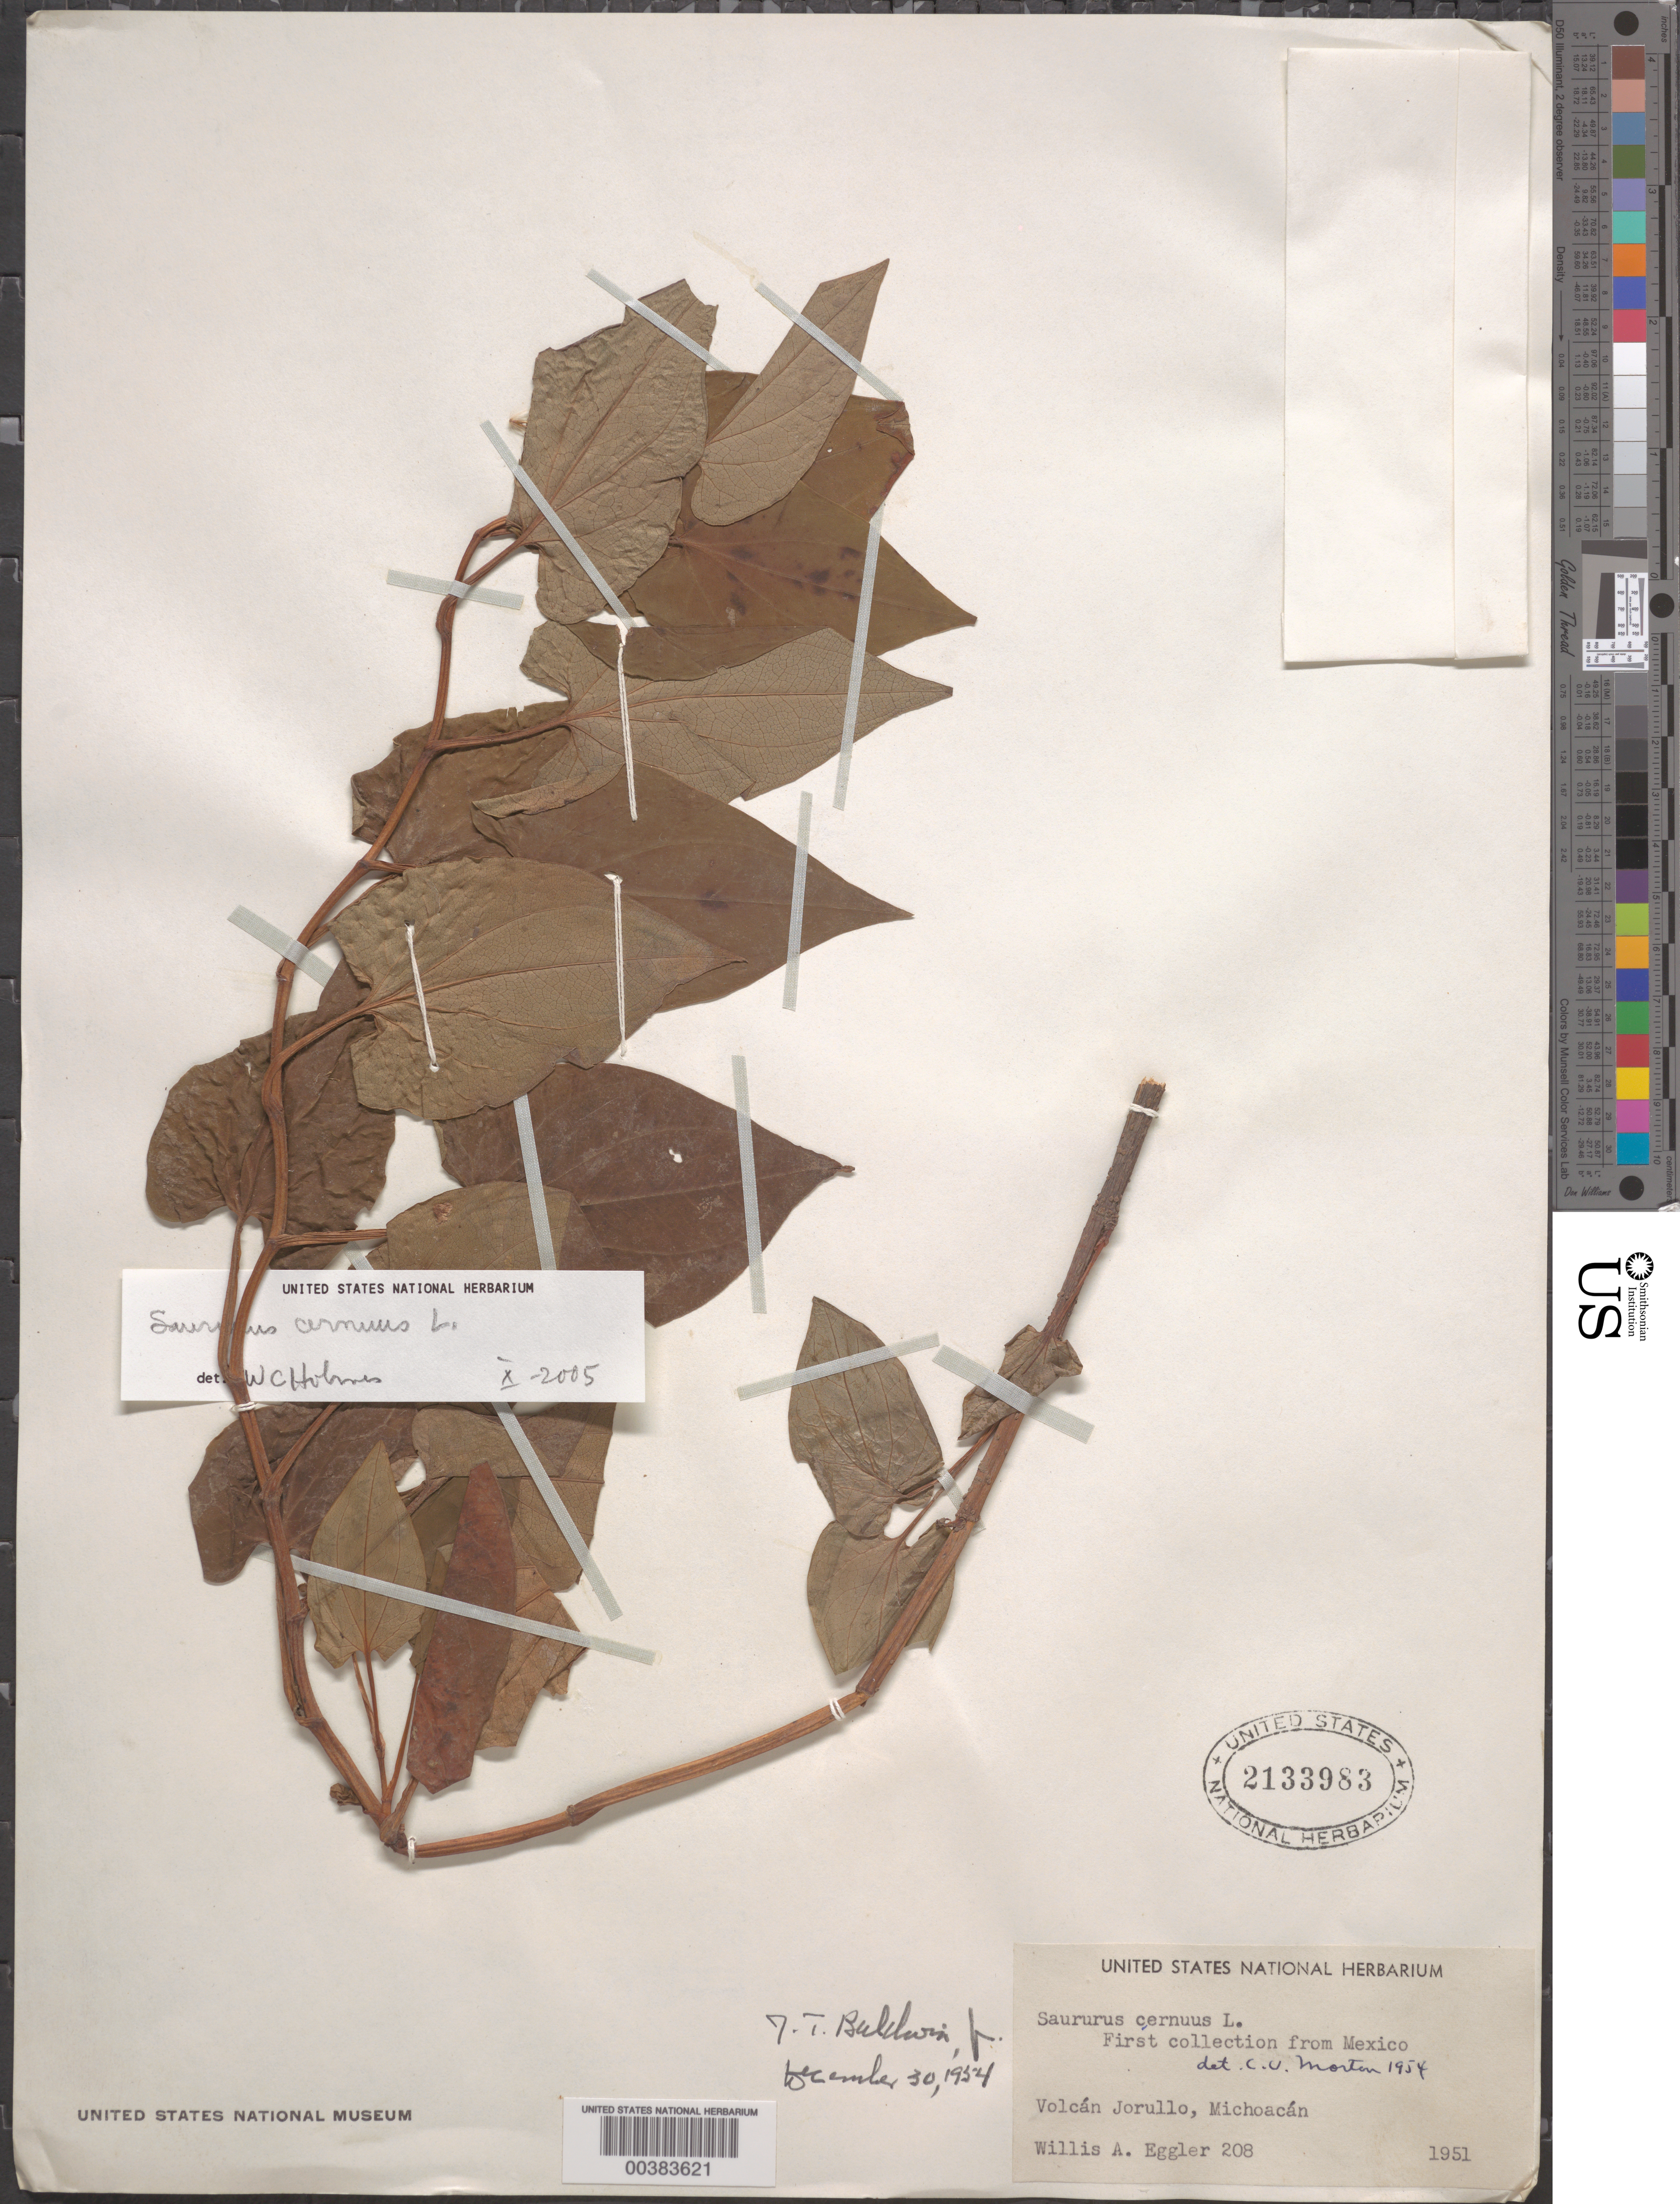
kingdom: Plantae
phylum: Tracheophyta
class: Magnoliopsida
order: Piperales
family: Saururaceae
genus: Saururus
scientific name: Saururus cernuus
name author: L.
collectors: W. A. Eggler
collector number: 208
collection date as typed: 1951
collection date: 1951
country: Mexico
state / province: Michoacán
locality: Volcan jorullo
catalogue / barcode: US 2133983